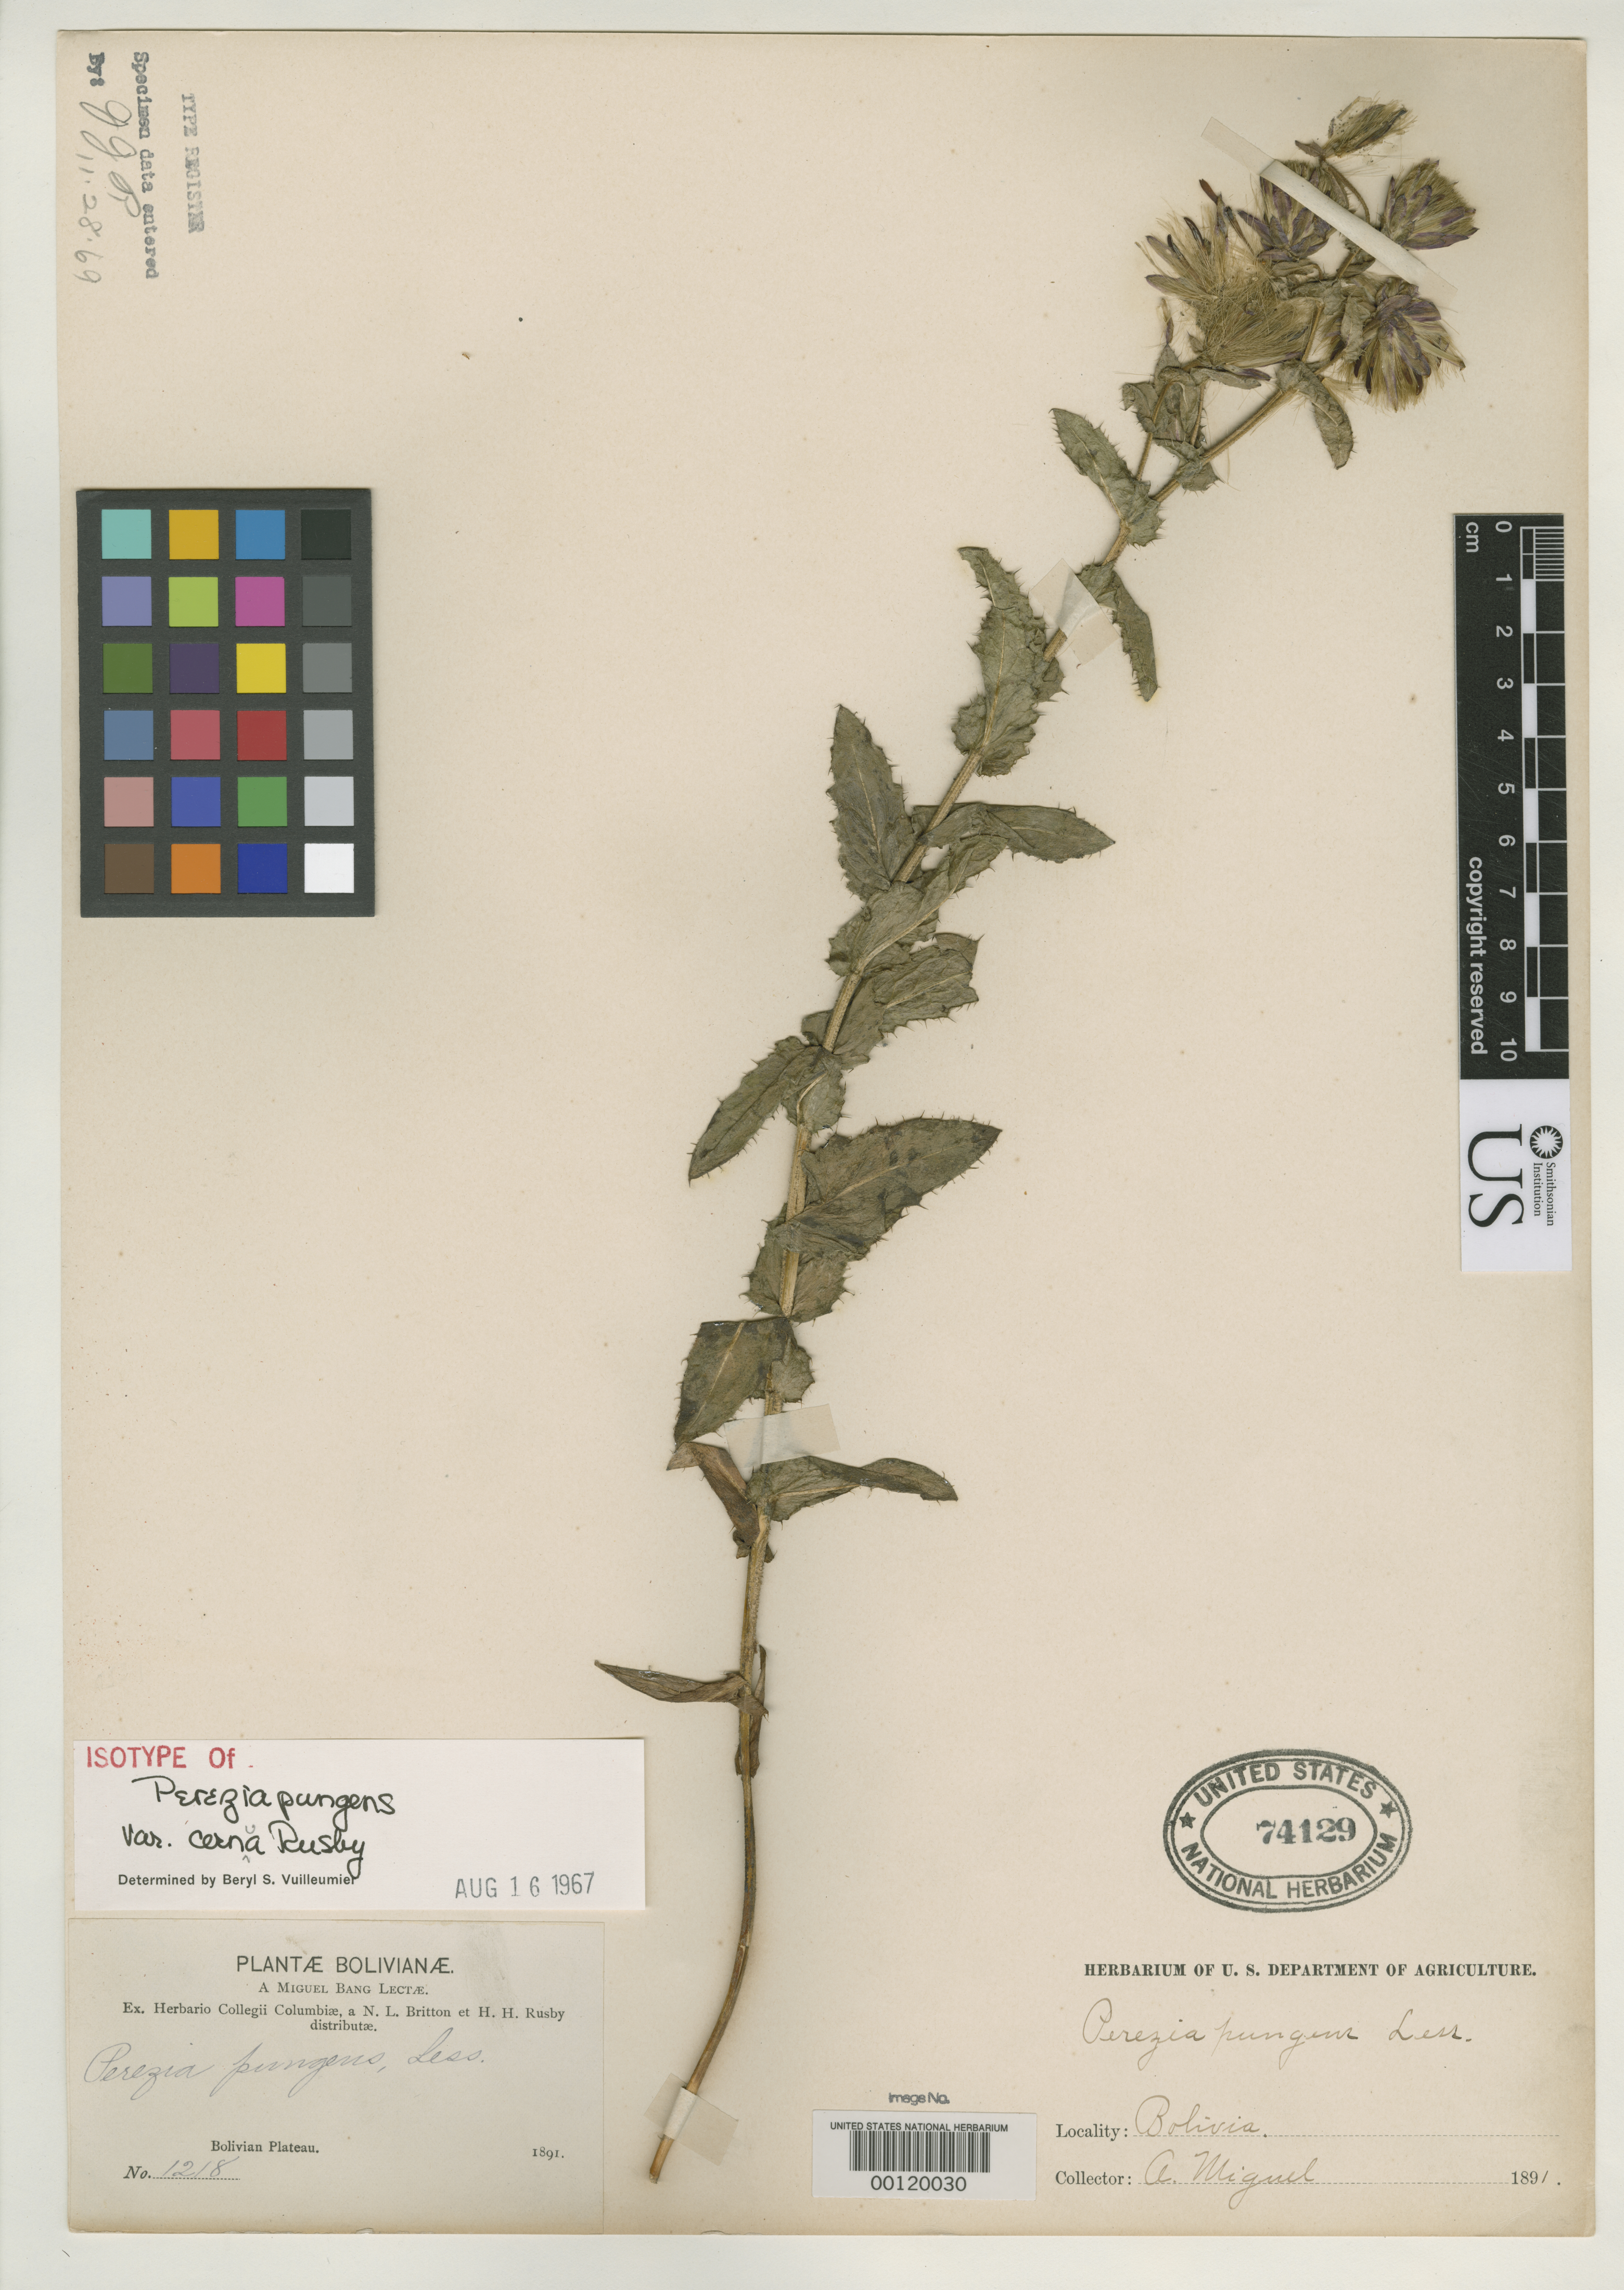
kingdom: Plantae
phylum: Tracheophyta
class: Magnoliopsida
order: Asterales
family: Asteraceae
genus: Perezia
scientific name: Perezia pungens var. cernua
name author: Rusby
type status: Isotype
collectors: M. Bang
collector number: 1218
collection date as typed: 1891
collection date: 1891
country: Bolivia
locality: Mapiri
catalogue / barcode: US 74129